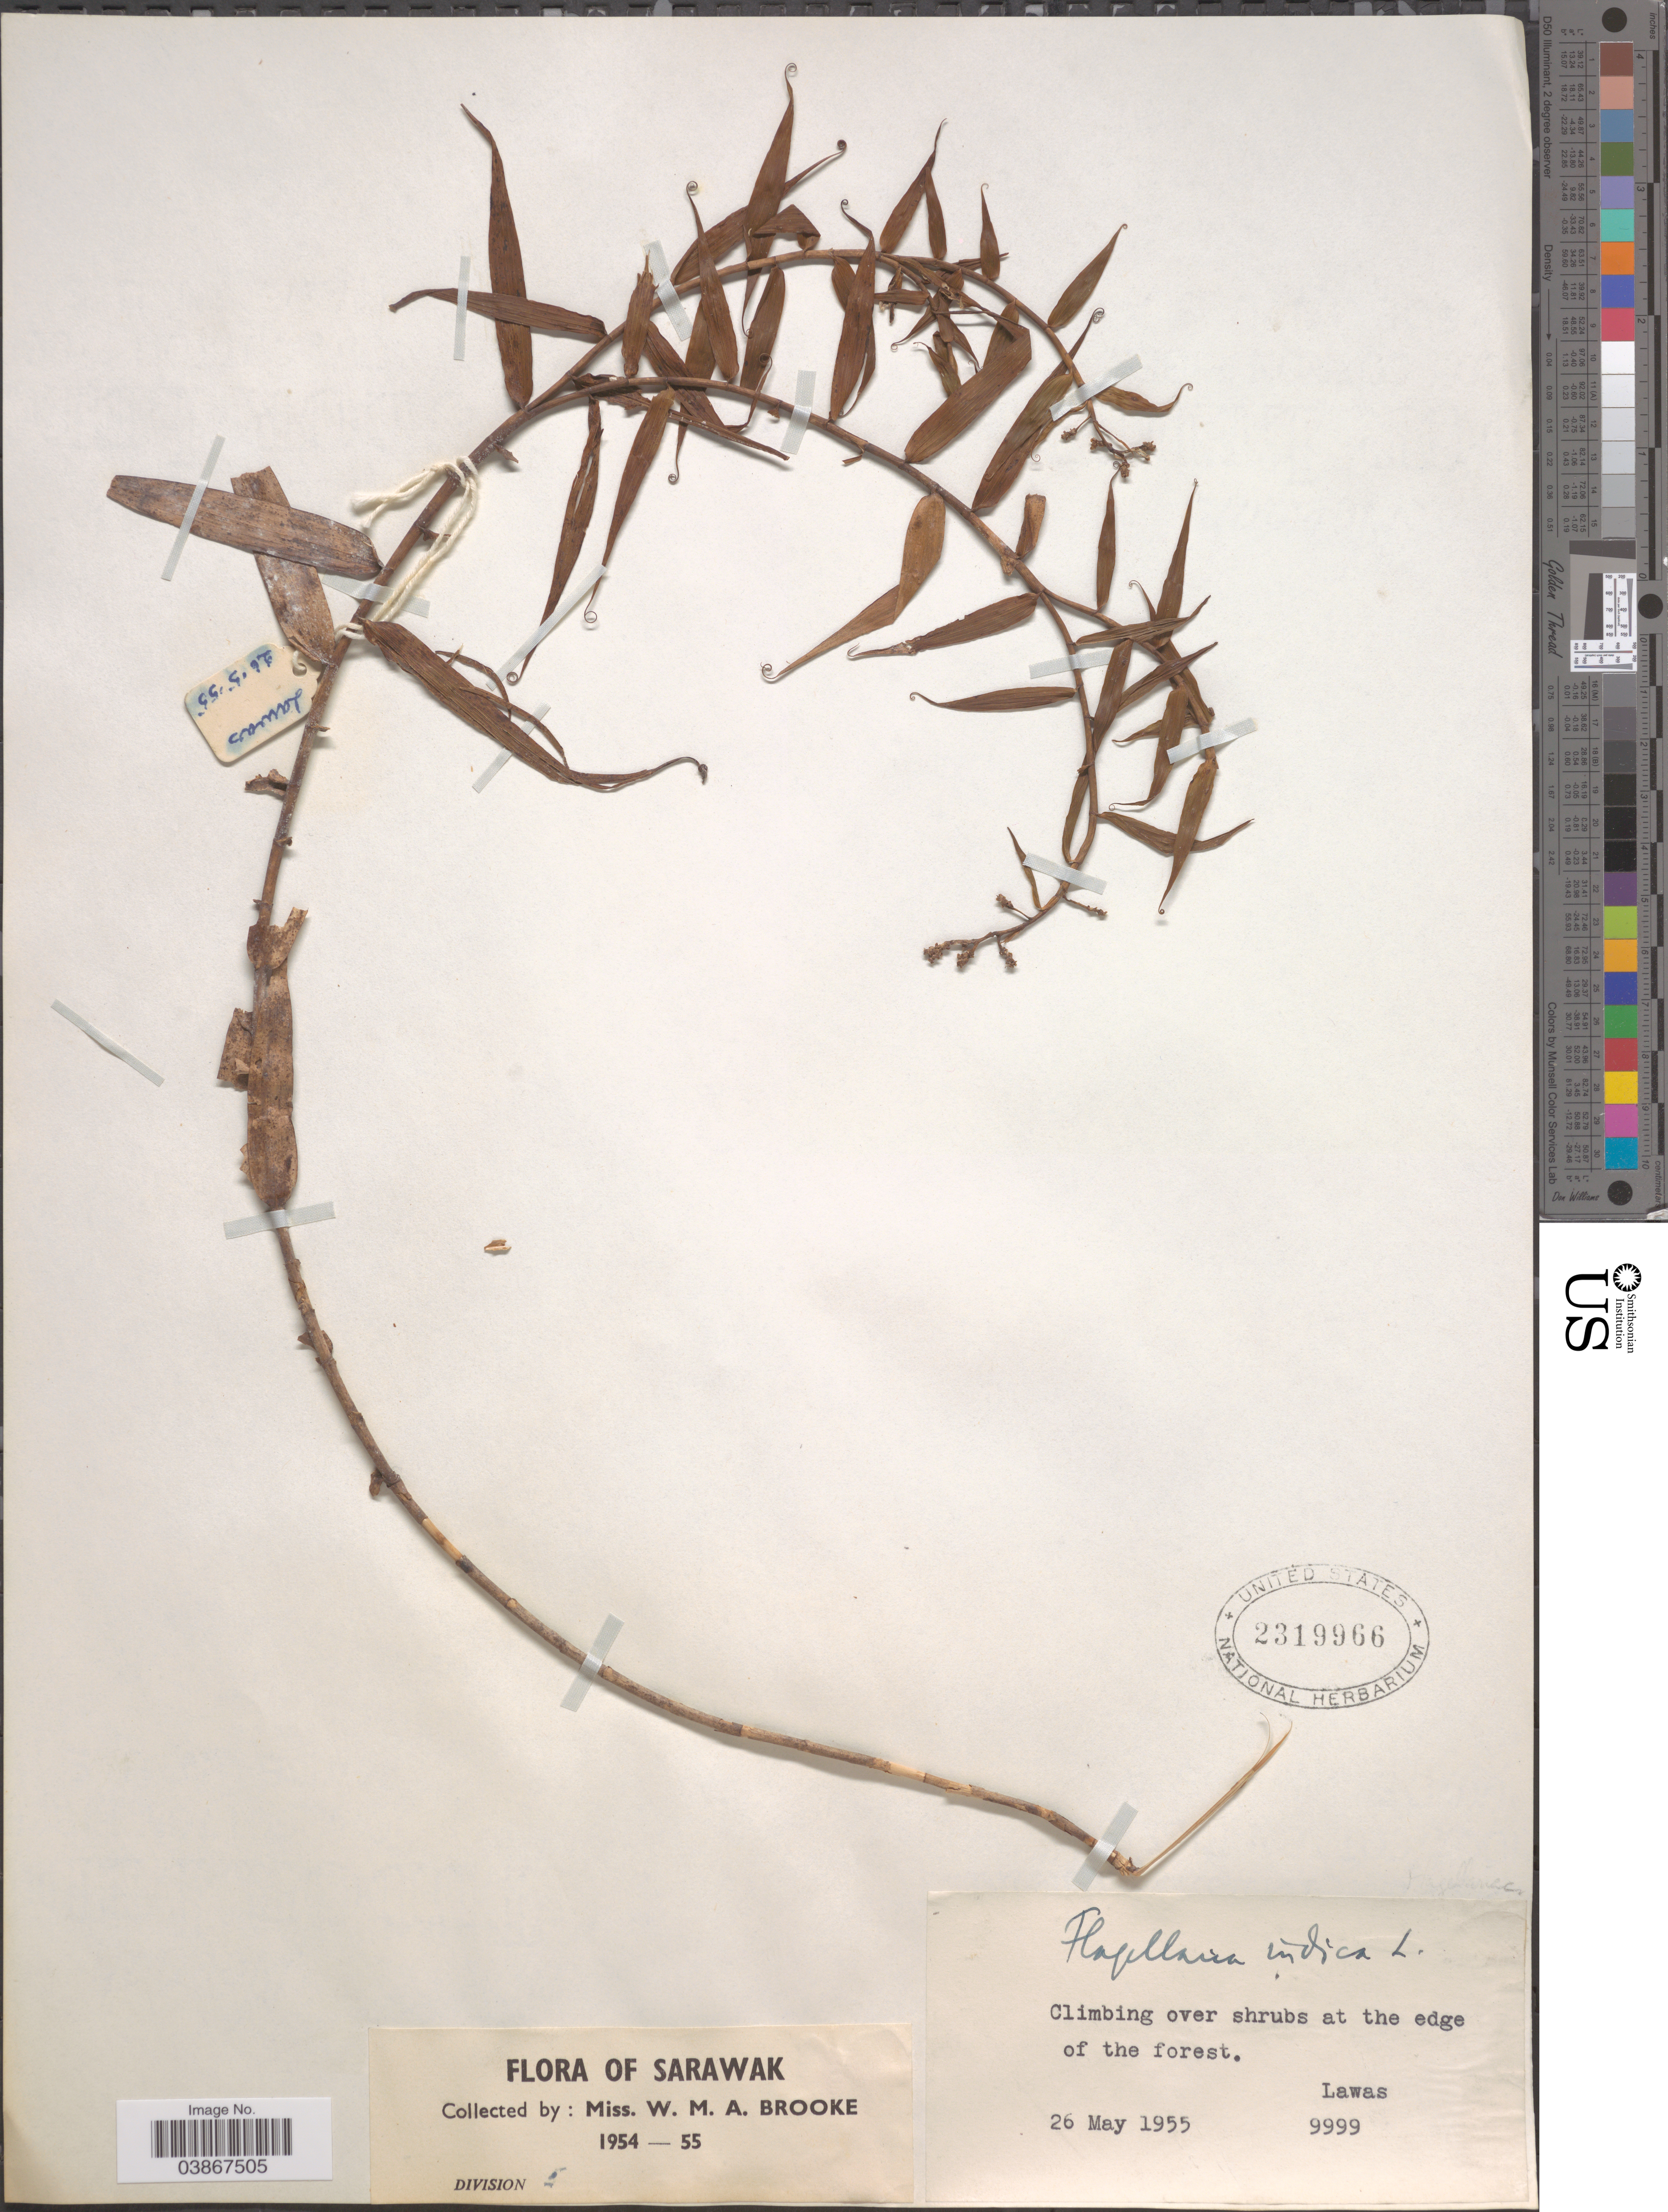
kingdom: Plantae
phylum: Tracheophyta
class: Liliopsida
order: Poales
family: Flagellariaceae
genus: Flagellaria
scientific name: Flagellaria indica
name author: L.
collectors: W. Brooke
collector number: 9999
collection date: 1955-05-26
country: Malaysia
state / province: Sarawak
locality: Lawas.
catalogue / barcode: US 2319966